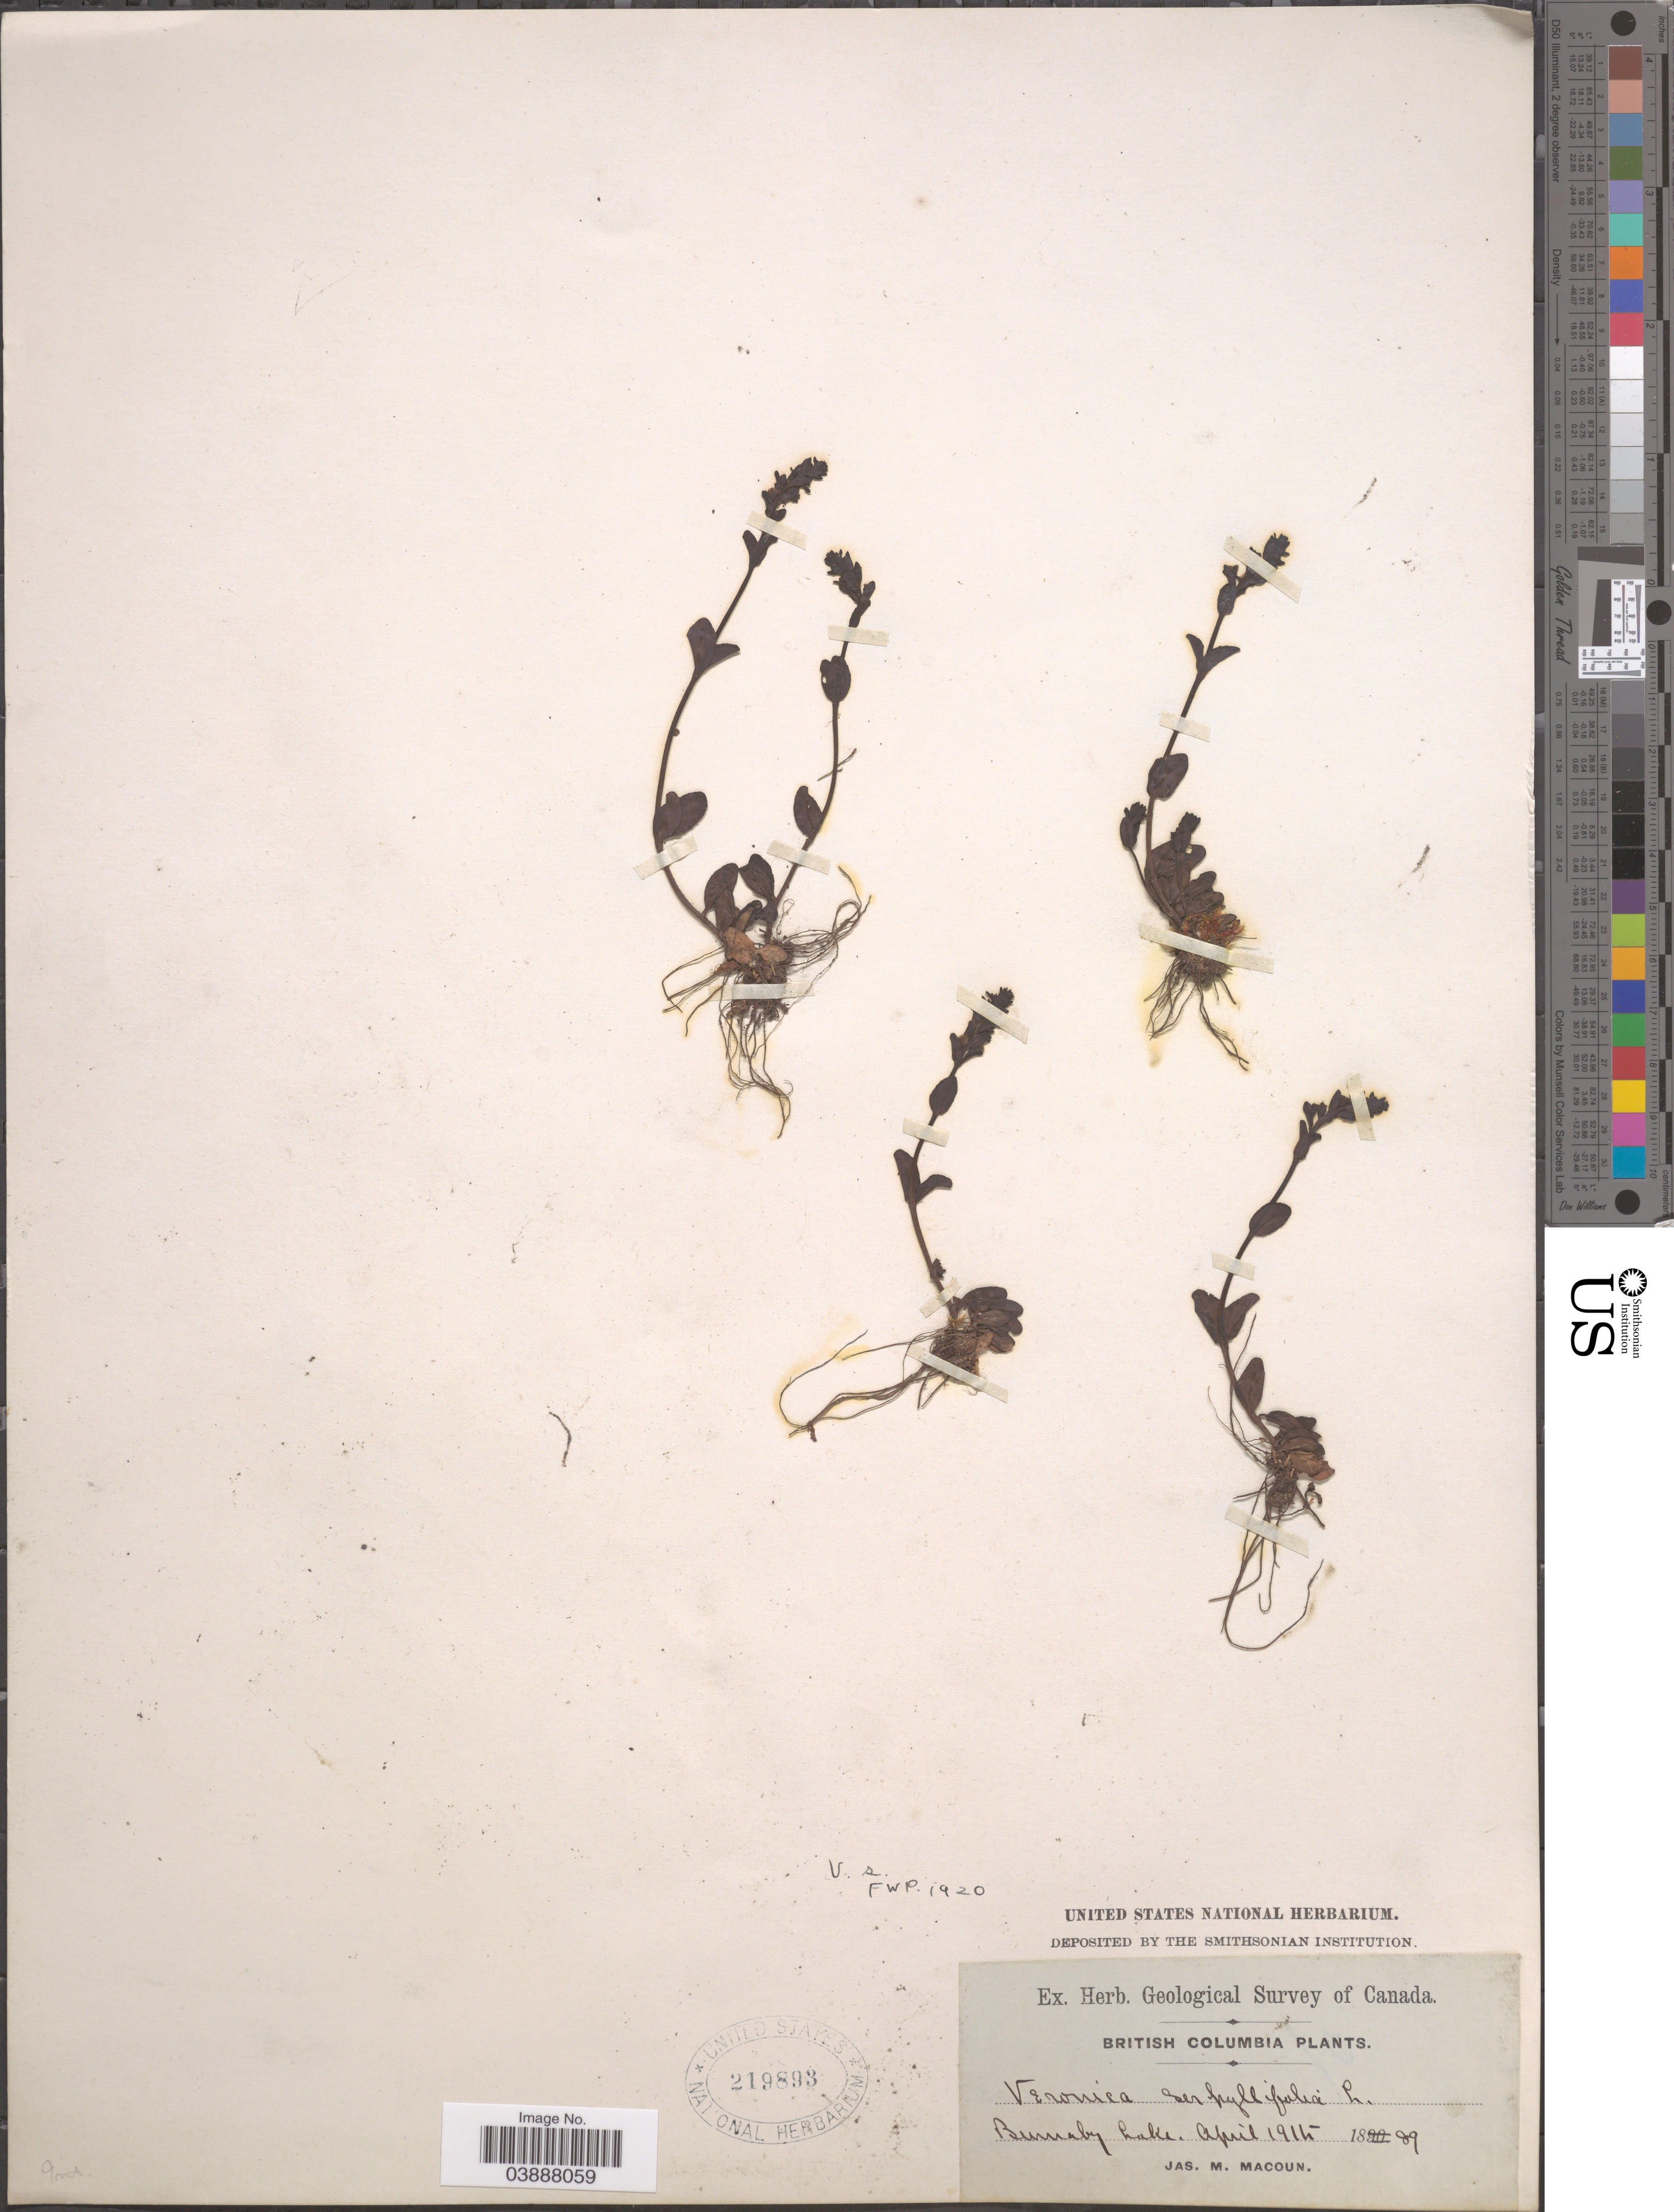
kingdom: Plantae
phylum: Tracheophyta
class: Magnoliopsida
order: Lamiales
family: Plantaginaceae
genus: Veronica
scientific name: Veronica serpyllifolia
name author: L.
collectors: J. M. Macoun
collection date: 1889-04-19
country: Canada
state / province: British Columbia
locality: Burnaby Lake.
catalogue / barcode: US 219893